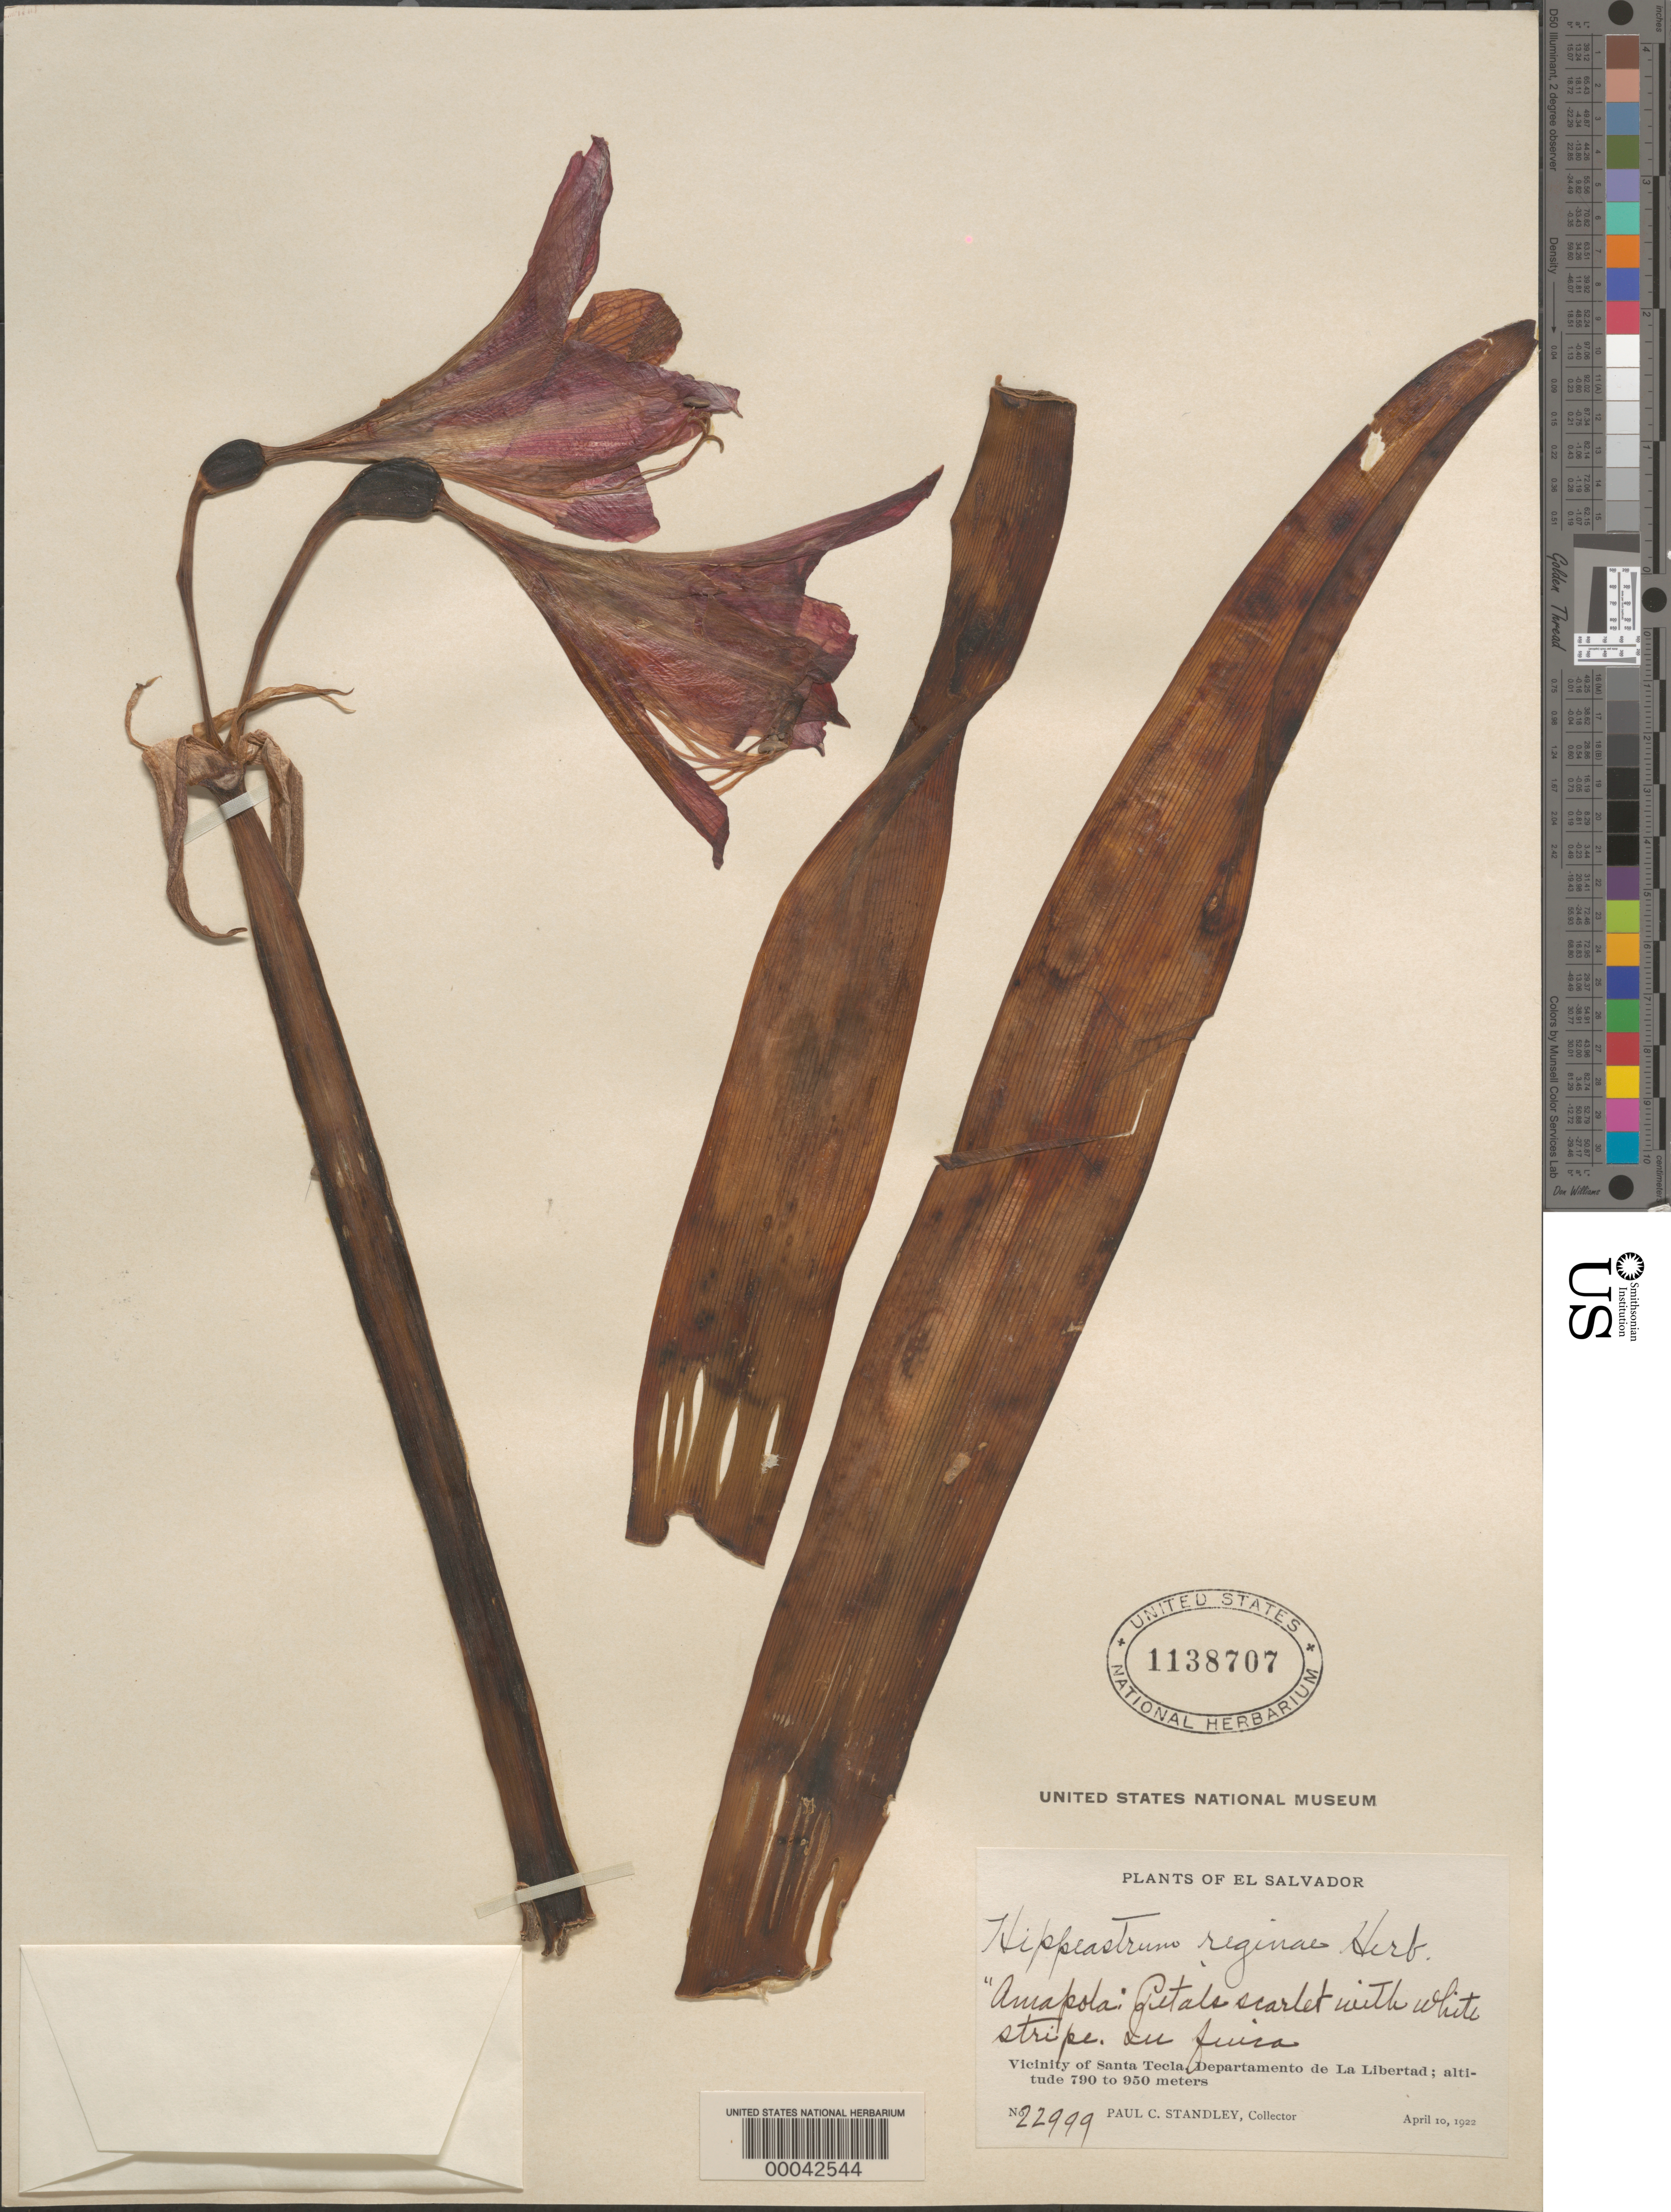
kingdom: Plantae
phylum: Tracheophyta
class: Liliopsida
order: Asparagales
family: Amaryllidaceae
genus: Hippeastrum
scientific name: Hippeastrum puniceum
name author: (Lam.) Voss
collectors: P. C. Standley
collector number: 22999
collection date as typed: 10 Apr 1922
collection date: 1922-04-10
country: El Salvador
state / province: La Libertad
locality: Santa tecla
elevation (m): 790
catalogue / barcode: US 1138707